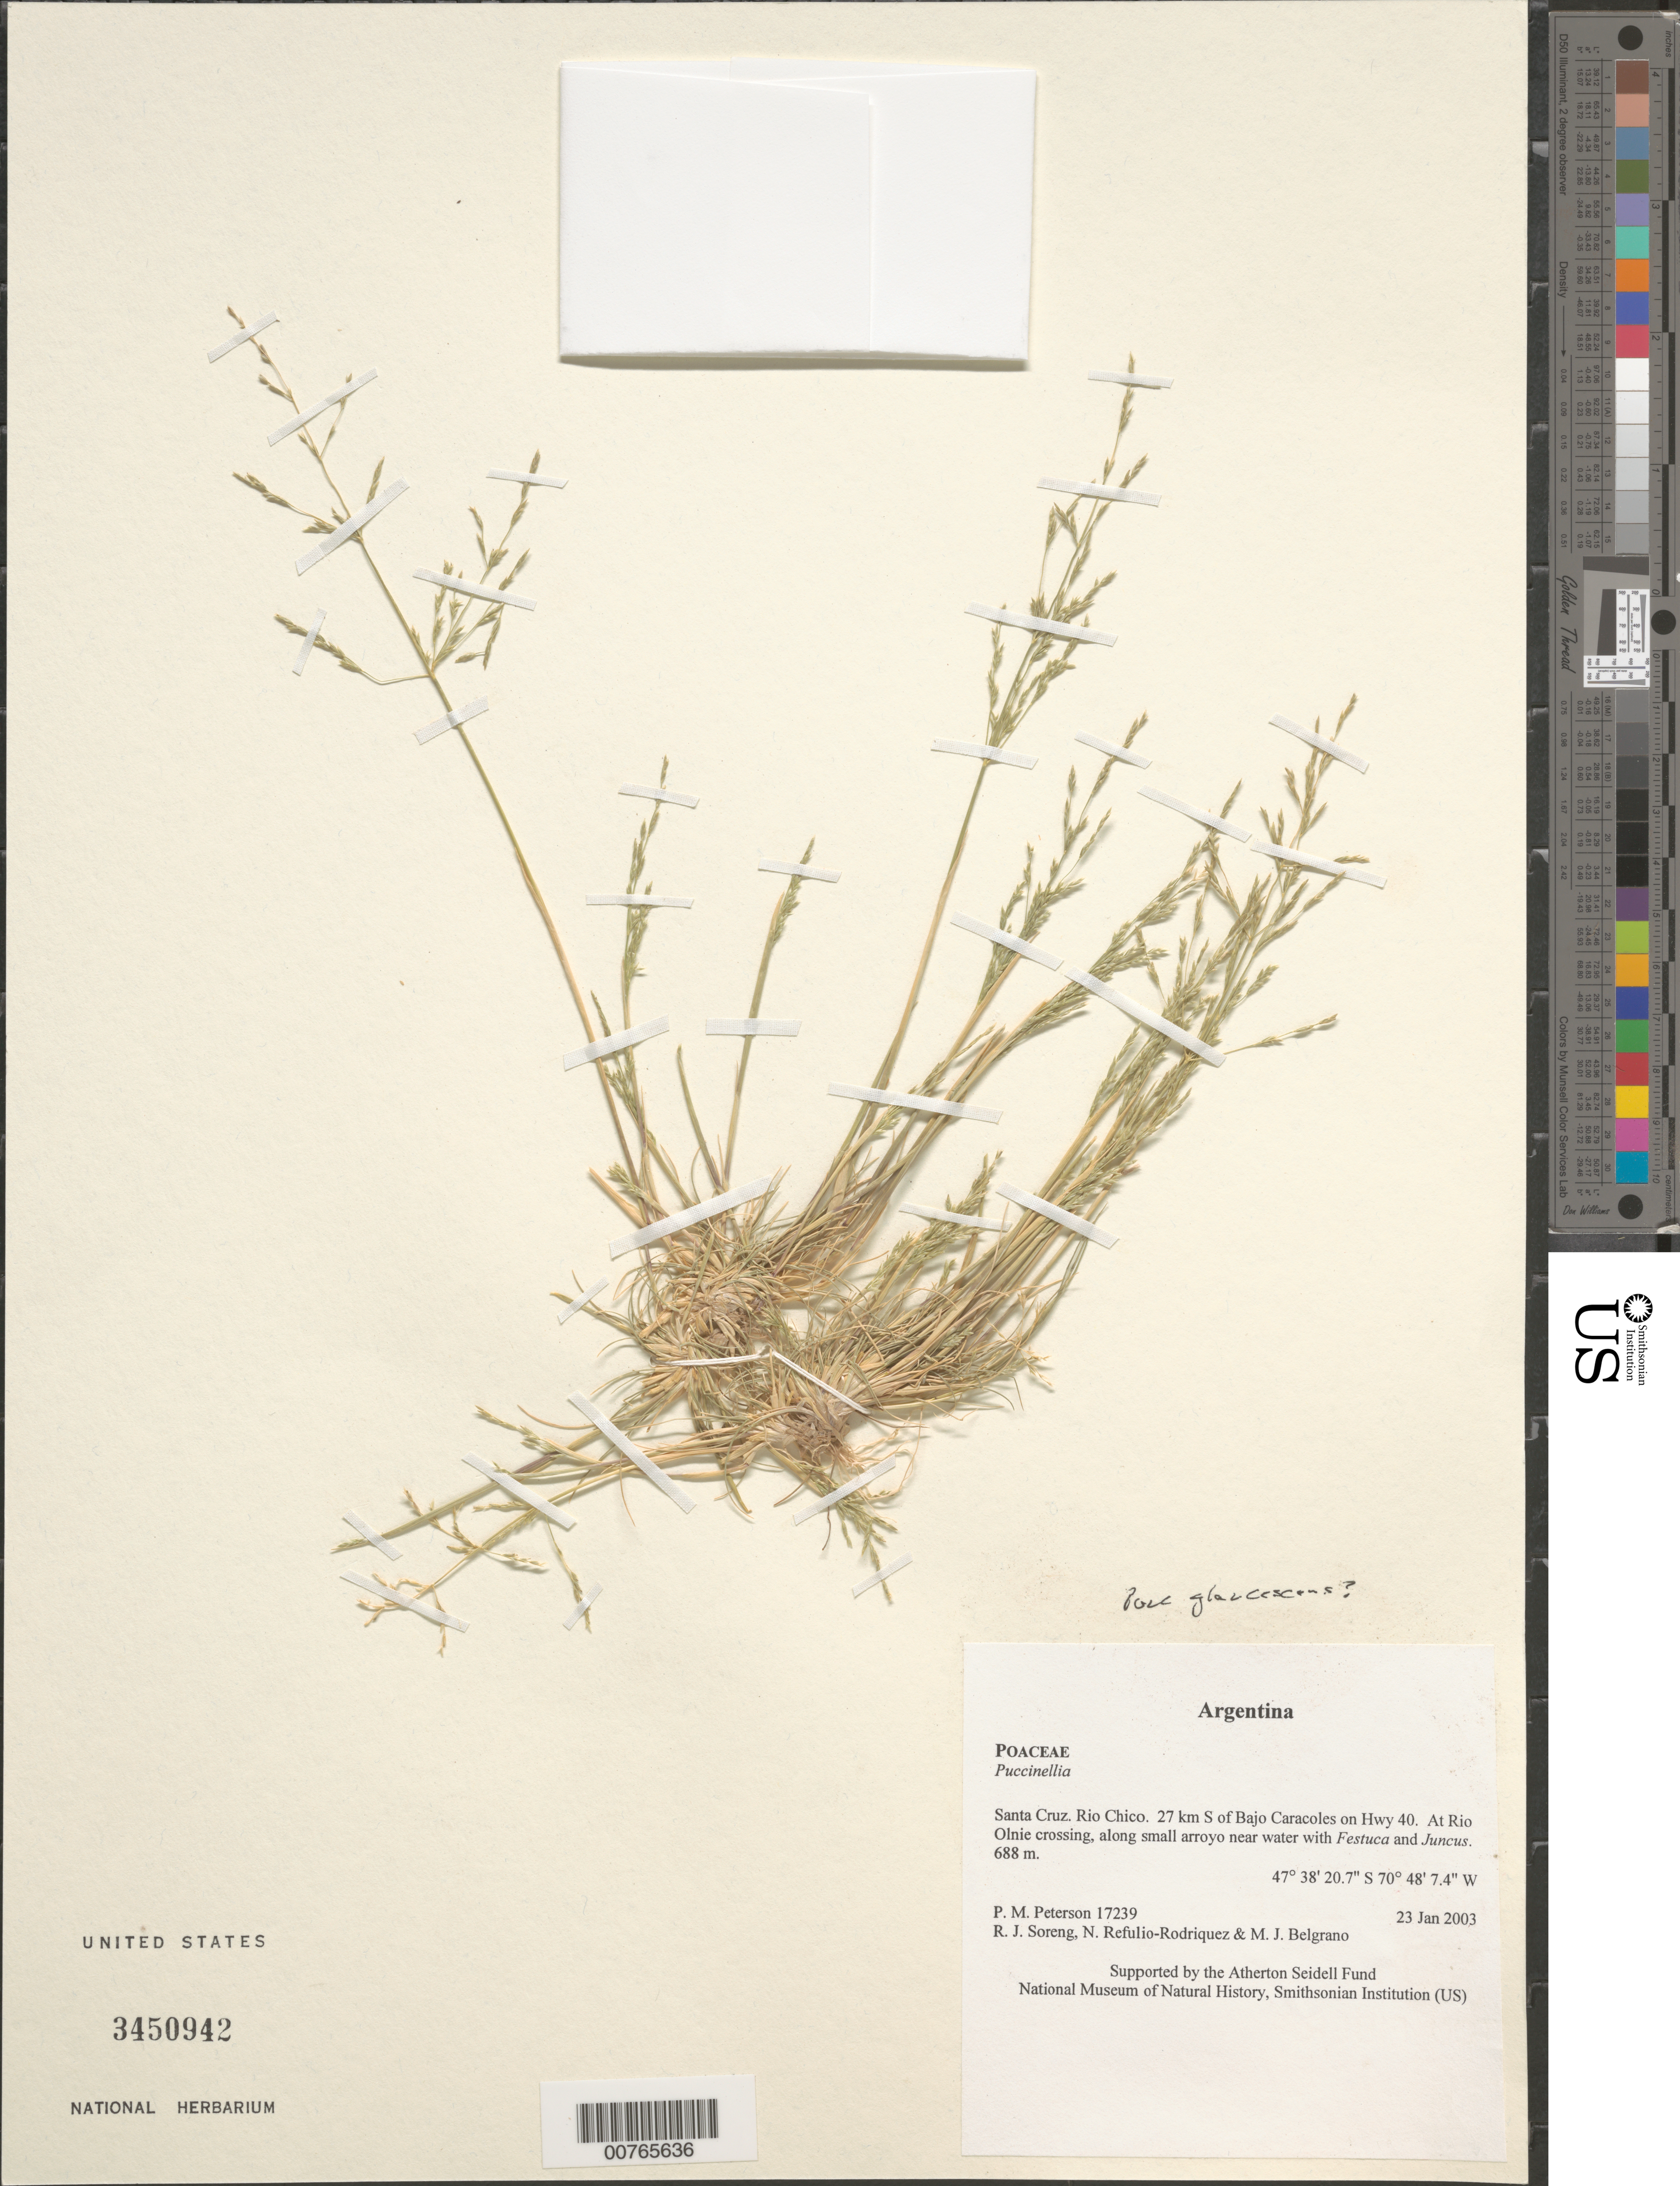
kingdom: Plantae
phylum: Tracheophyta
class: Liliopsida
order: Poales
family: Poaceae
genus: Puccinellia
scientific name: Puccinellia sp.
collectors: P. M. Peterson, R. J. Soreng, N. Refulio-Rodríguez & M. Belgrano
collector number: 17239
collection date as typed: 23 Jan 2003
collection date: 2003-01-23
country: Argentina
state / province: Santa Cruz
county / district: Rio Chico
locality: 27 km S of Bajo Caracoles on Hwy 40. At Rio Olnie crossing, along small arroyo near water with Festuca and Juncus.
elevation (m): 688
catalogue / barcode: US 3450942